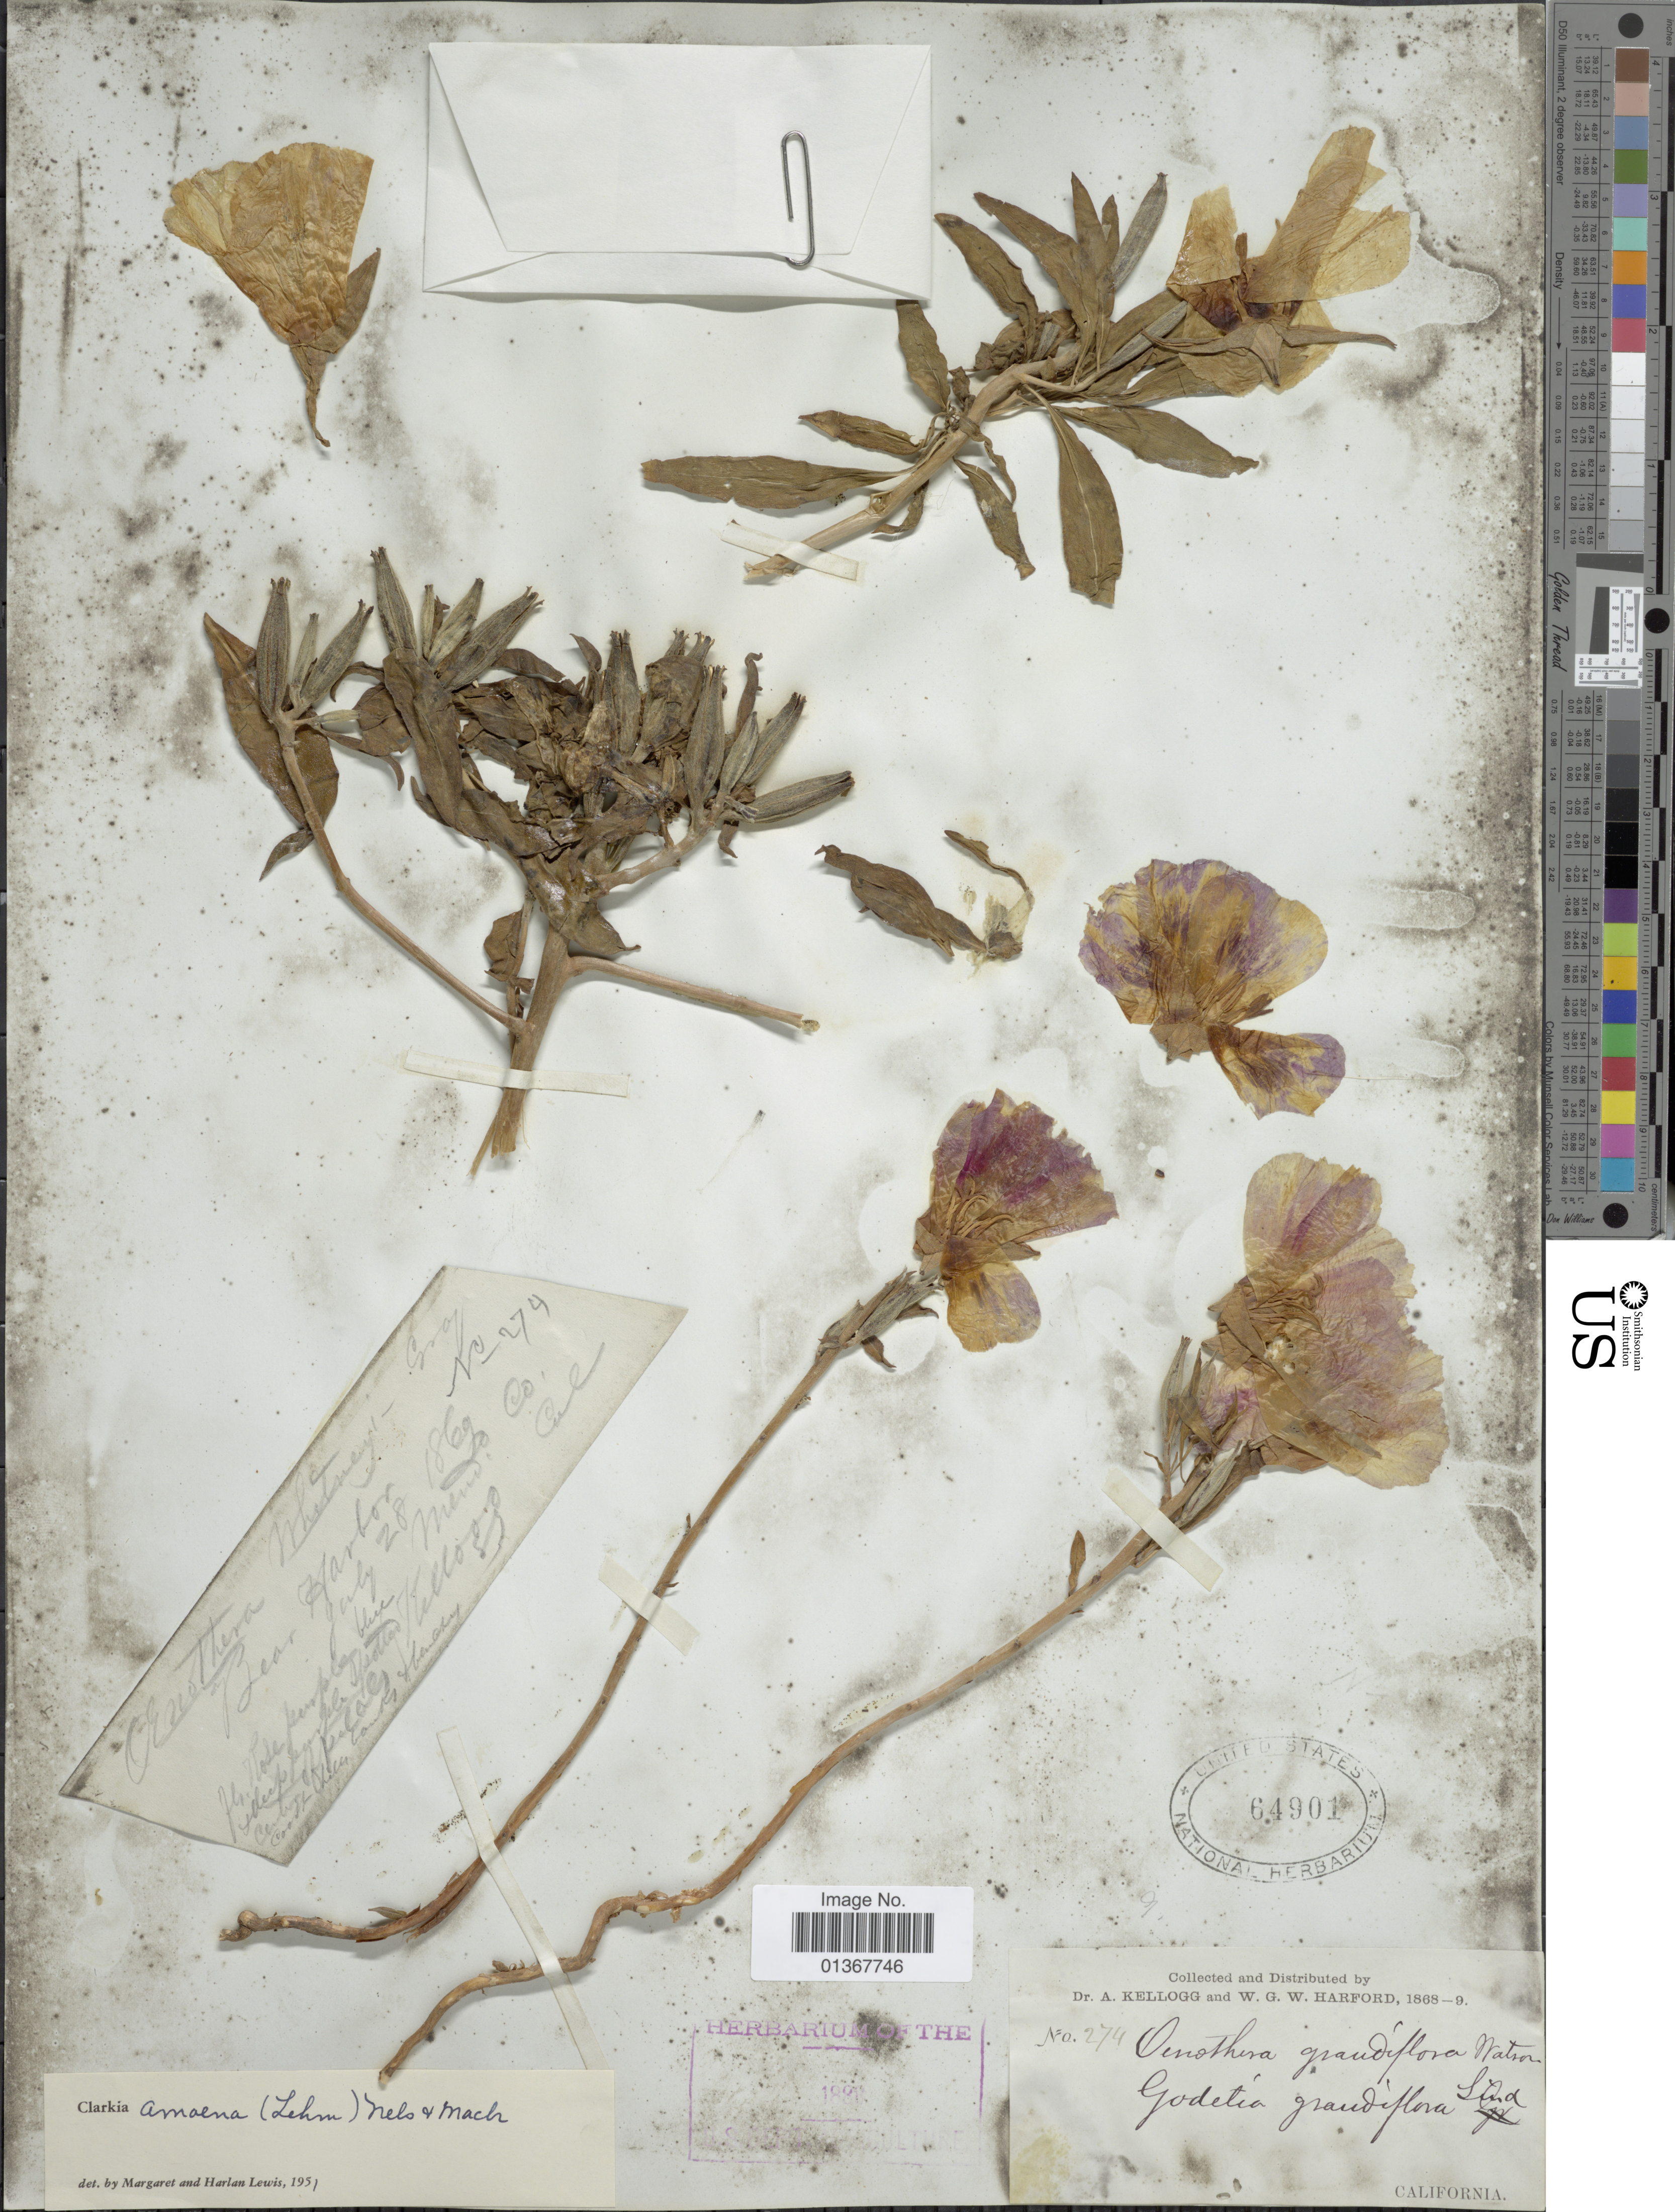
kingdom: Plantae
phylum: Tracheophyta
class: Magnoliopsida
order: Myrtales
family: Onagraceae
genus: Clarkia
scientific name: Clarkia amoena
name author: (Lehm.) A. Nelson & J.F. Macbr.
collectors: A. Kellogg & W. G. W. Harford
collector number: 274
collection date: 1868/1869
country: United States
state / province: California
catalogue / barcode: US 64901